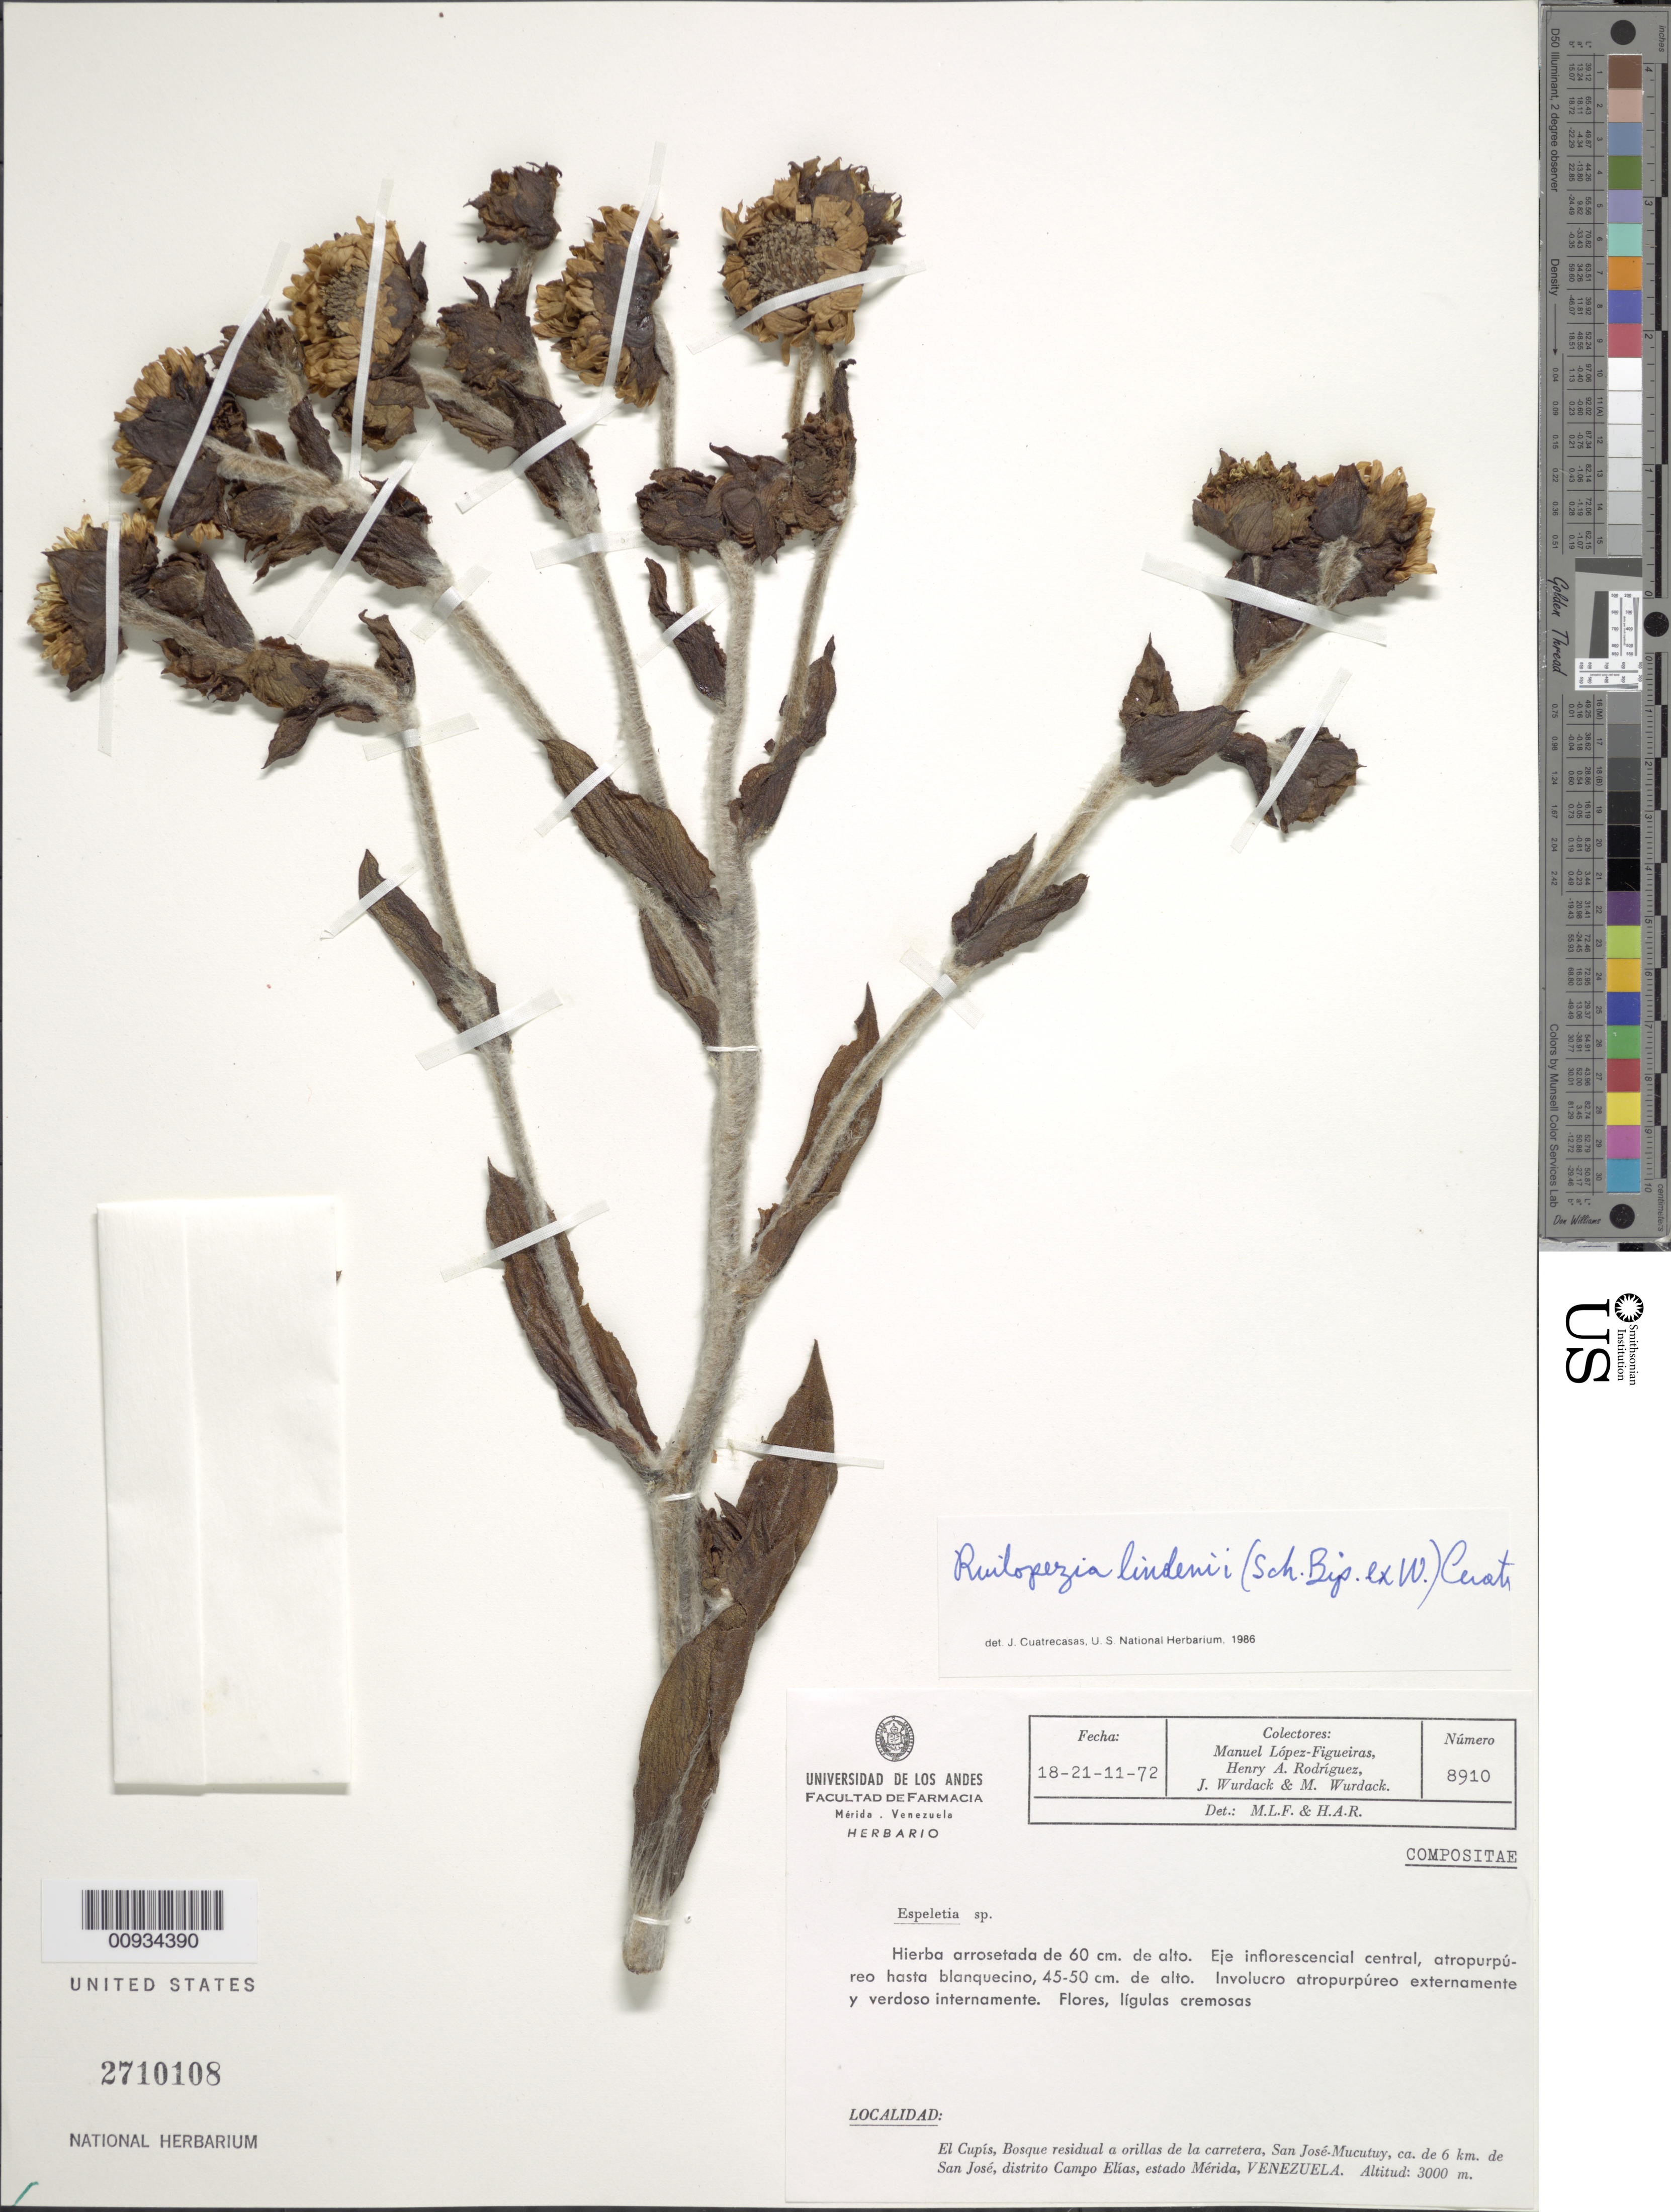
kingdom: Plantae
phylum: Tracheophyta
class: Magnoliopsida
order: Asterales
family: Asteraceae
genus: Ruilopezia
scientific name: Ruilopezia lindenii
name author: (Sch. Bip. ex Wedd.) Cuatrec.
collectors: M. López Figueiras, H. A. Rodriguez, J. J. Wurdack & M. L. Wurdack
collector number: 8910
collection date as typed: Transcribed d/m/y: 18/11/72 to 21/11/72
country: Venezuela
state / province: Mérida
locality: El Cupis, bosque residual a orillas de la carretera, San Jose-Mucutuy, ca de 6 km de San Jose, Distrito Campo Elias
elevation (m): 3000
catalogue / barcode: US 2710108